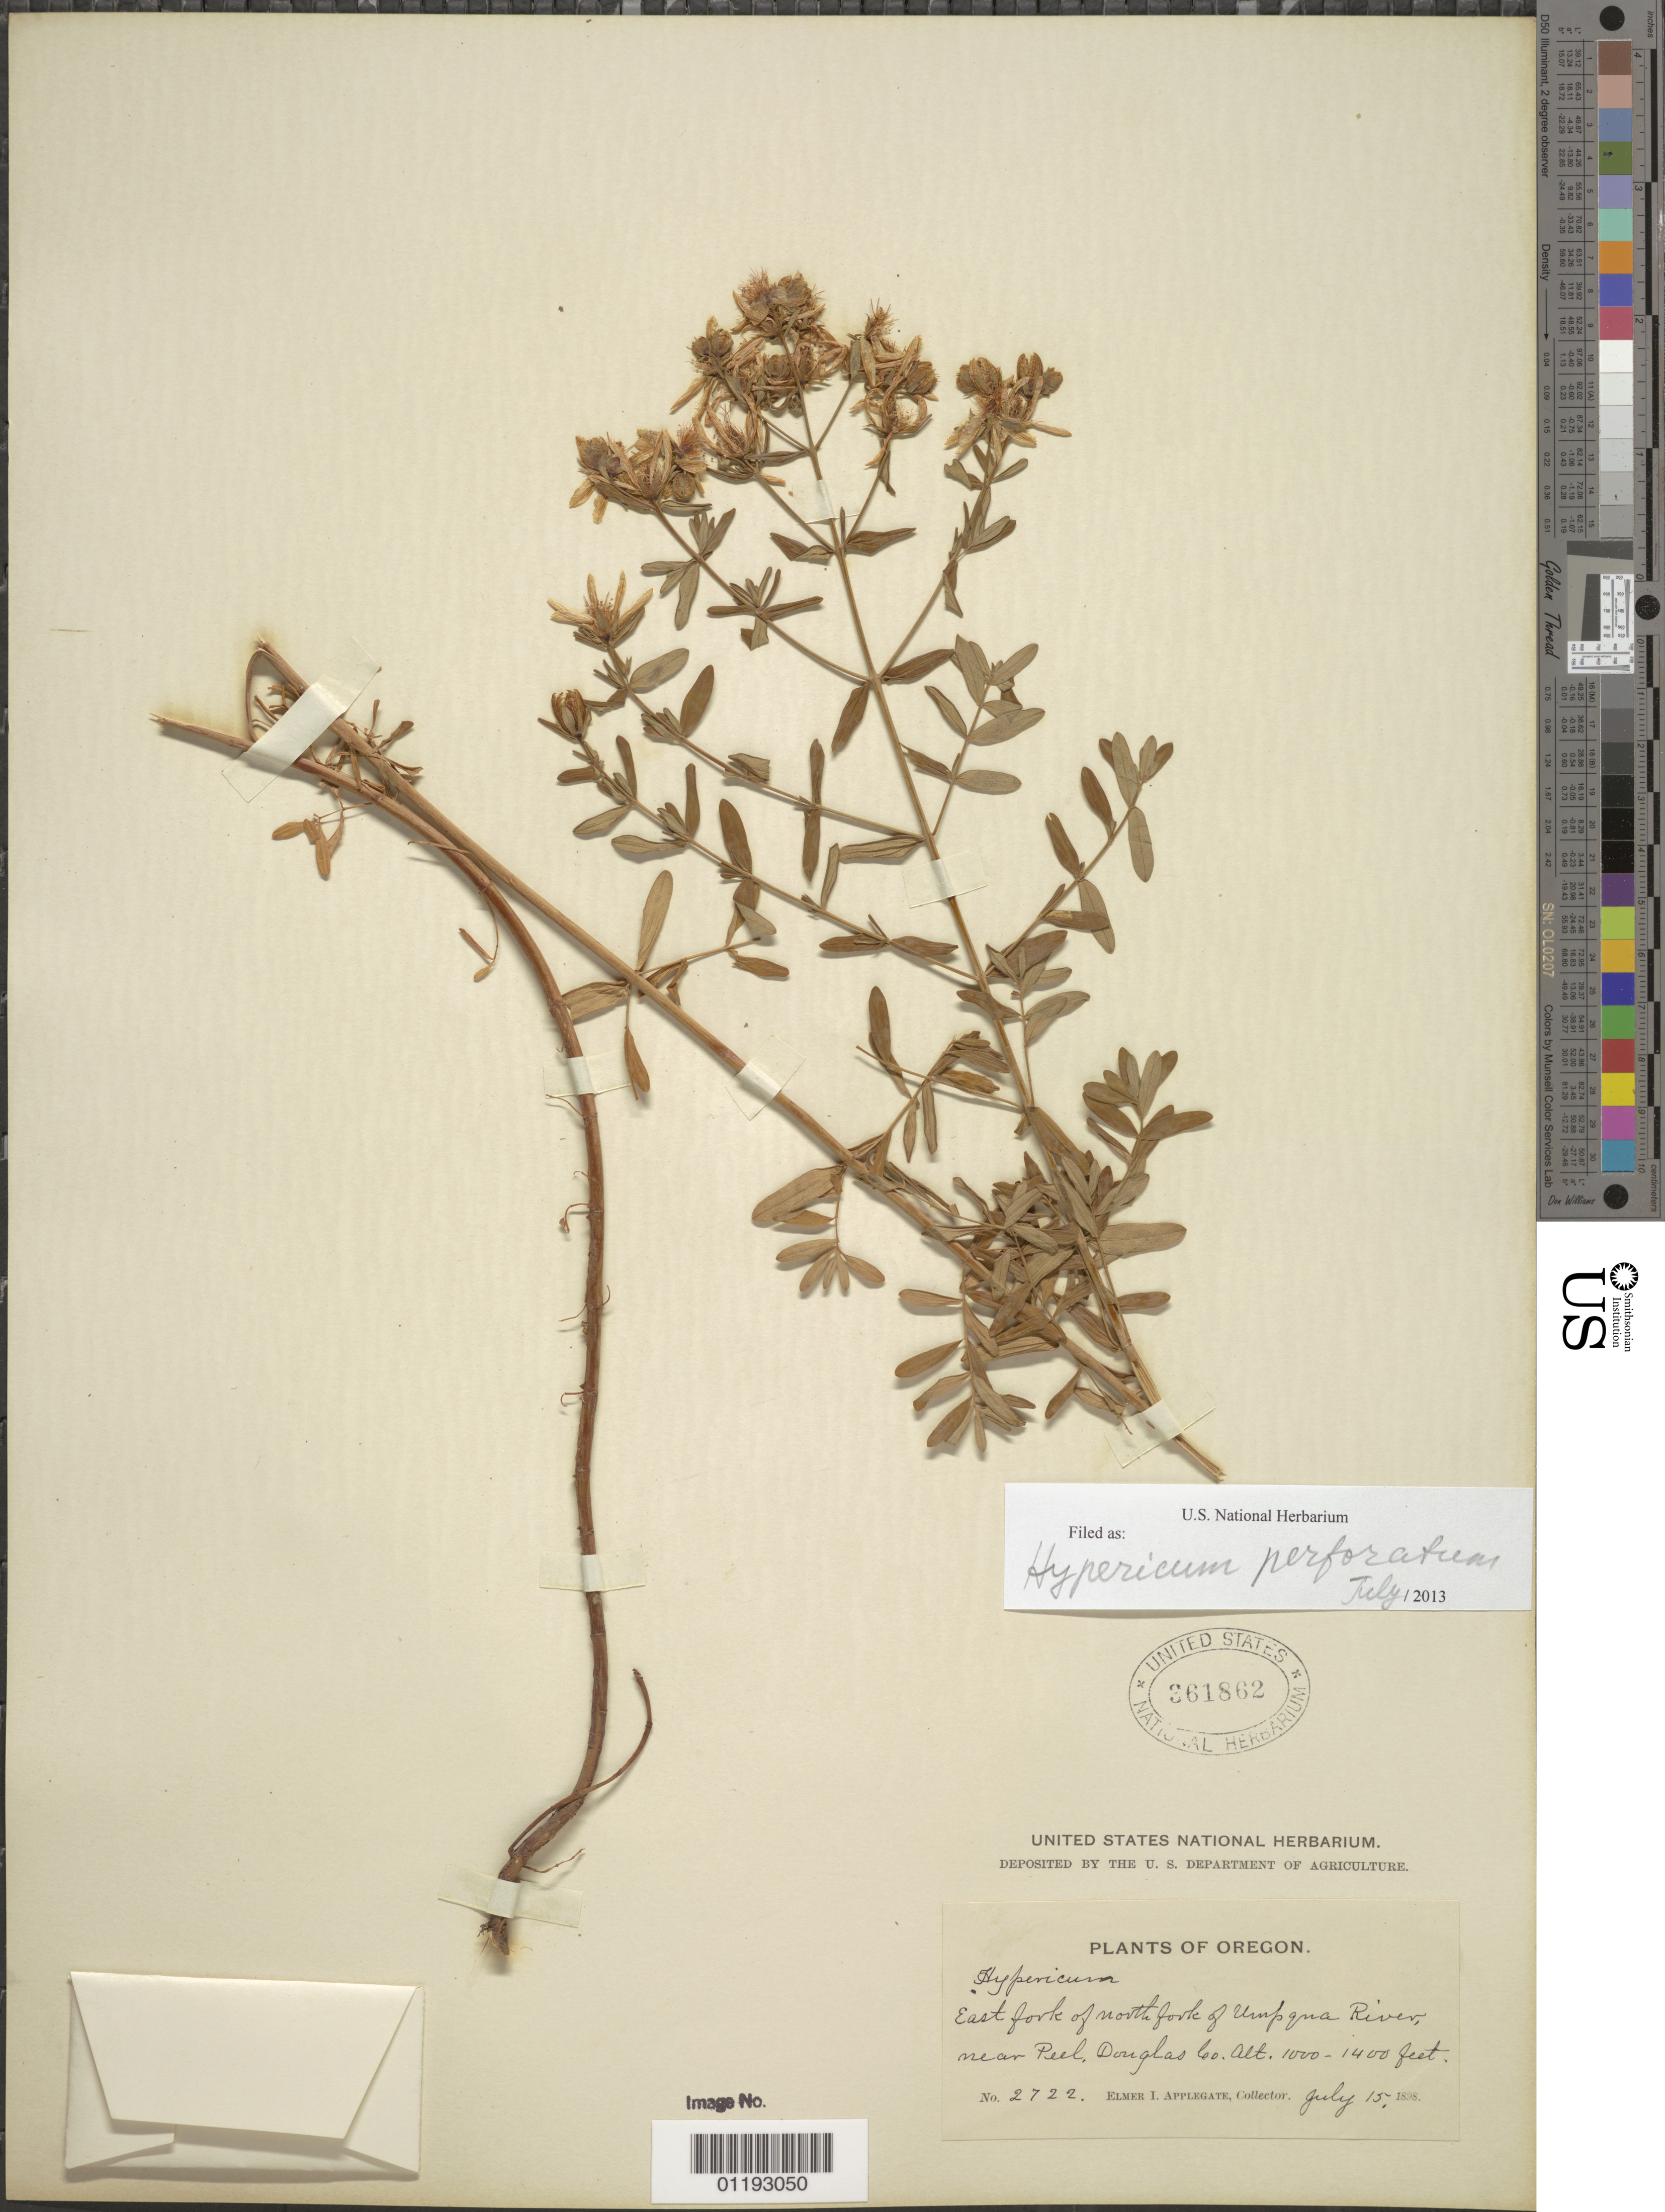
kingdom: Plantae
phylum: Tracheophyta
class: Magnoliopsida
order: Malpighiales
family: Hypericaceae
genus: Hypericum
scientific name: Hypericum perforatum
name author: L.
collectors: E. I. Applegate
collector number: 2722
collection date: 1898-07-15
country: United States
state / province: Oregon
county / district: Douglas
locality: East fork of North Fork of Umpiqua River, near Peel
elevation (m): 305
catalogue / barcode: US 361862